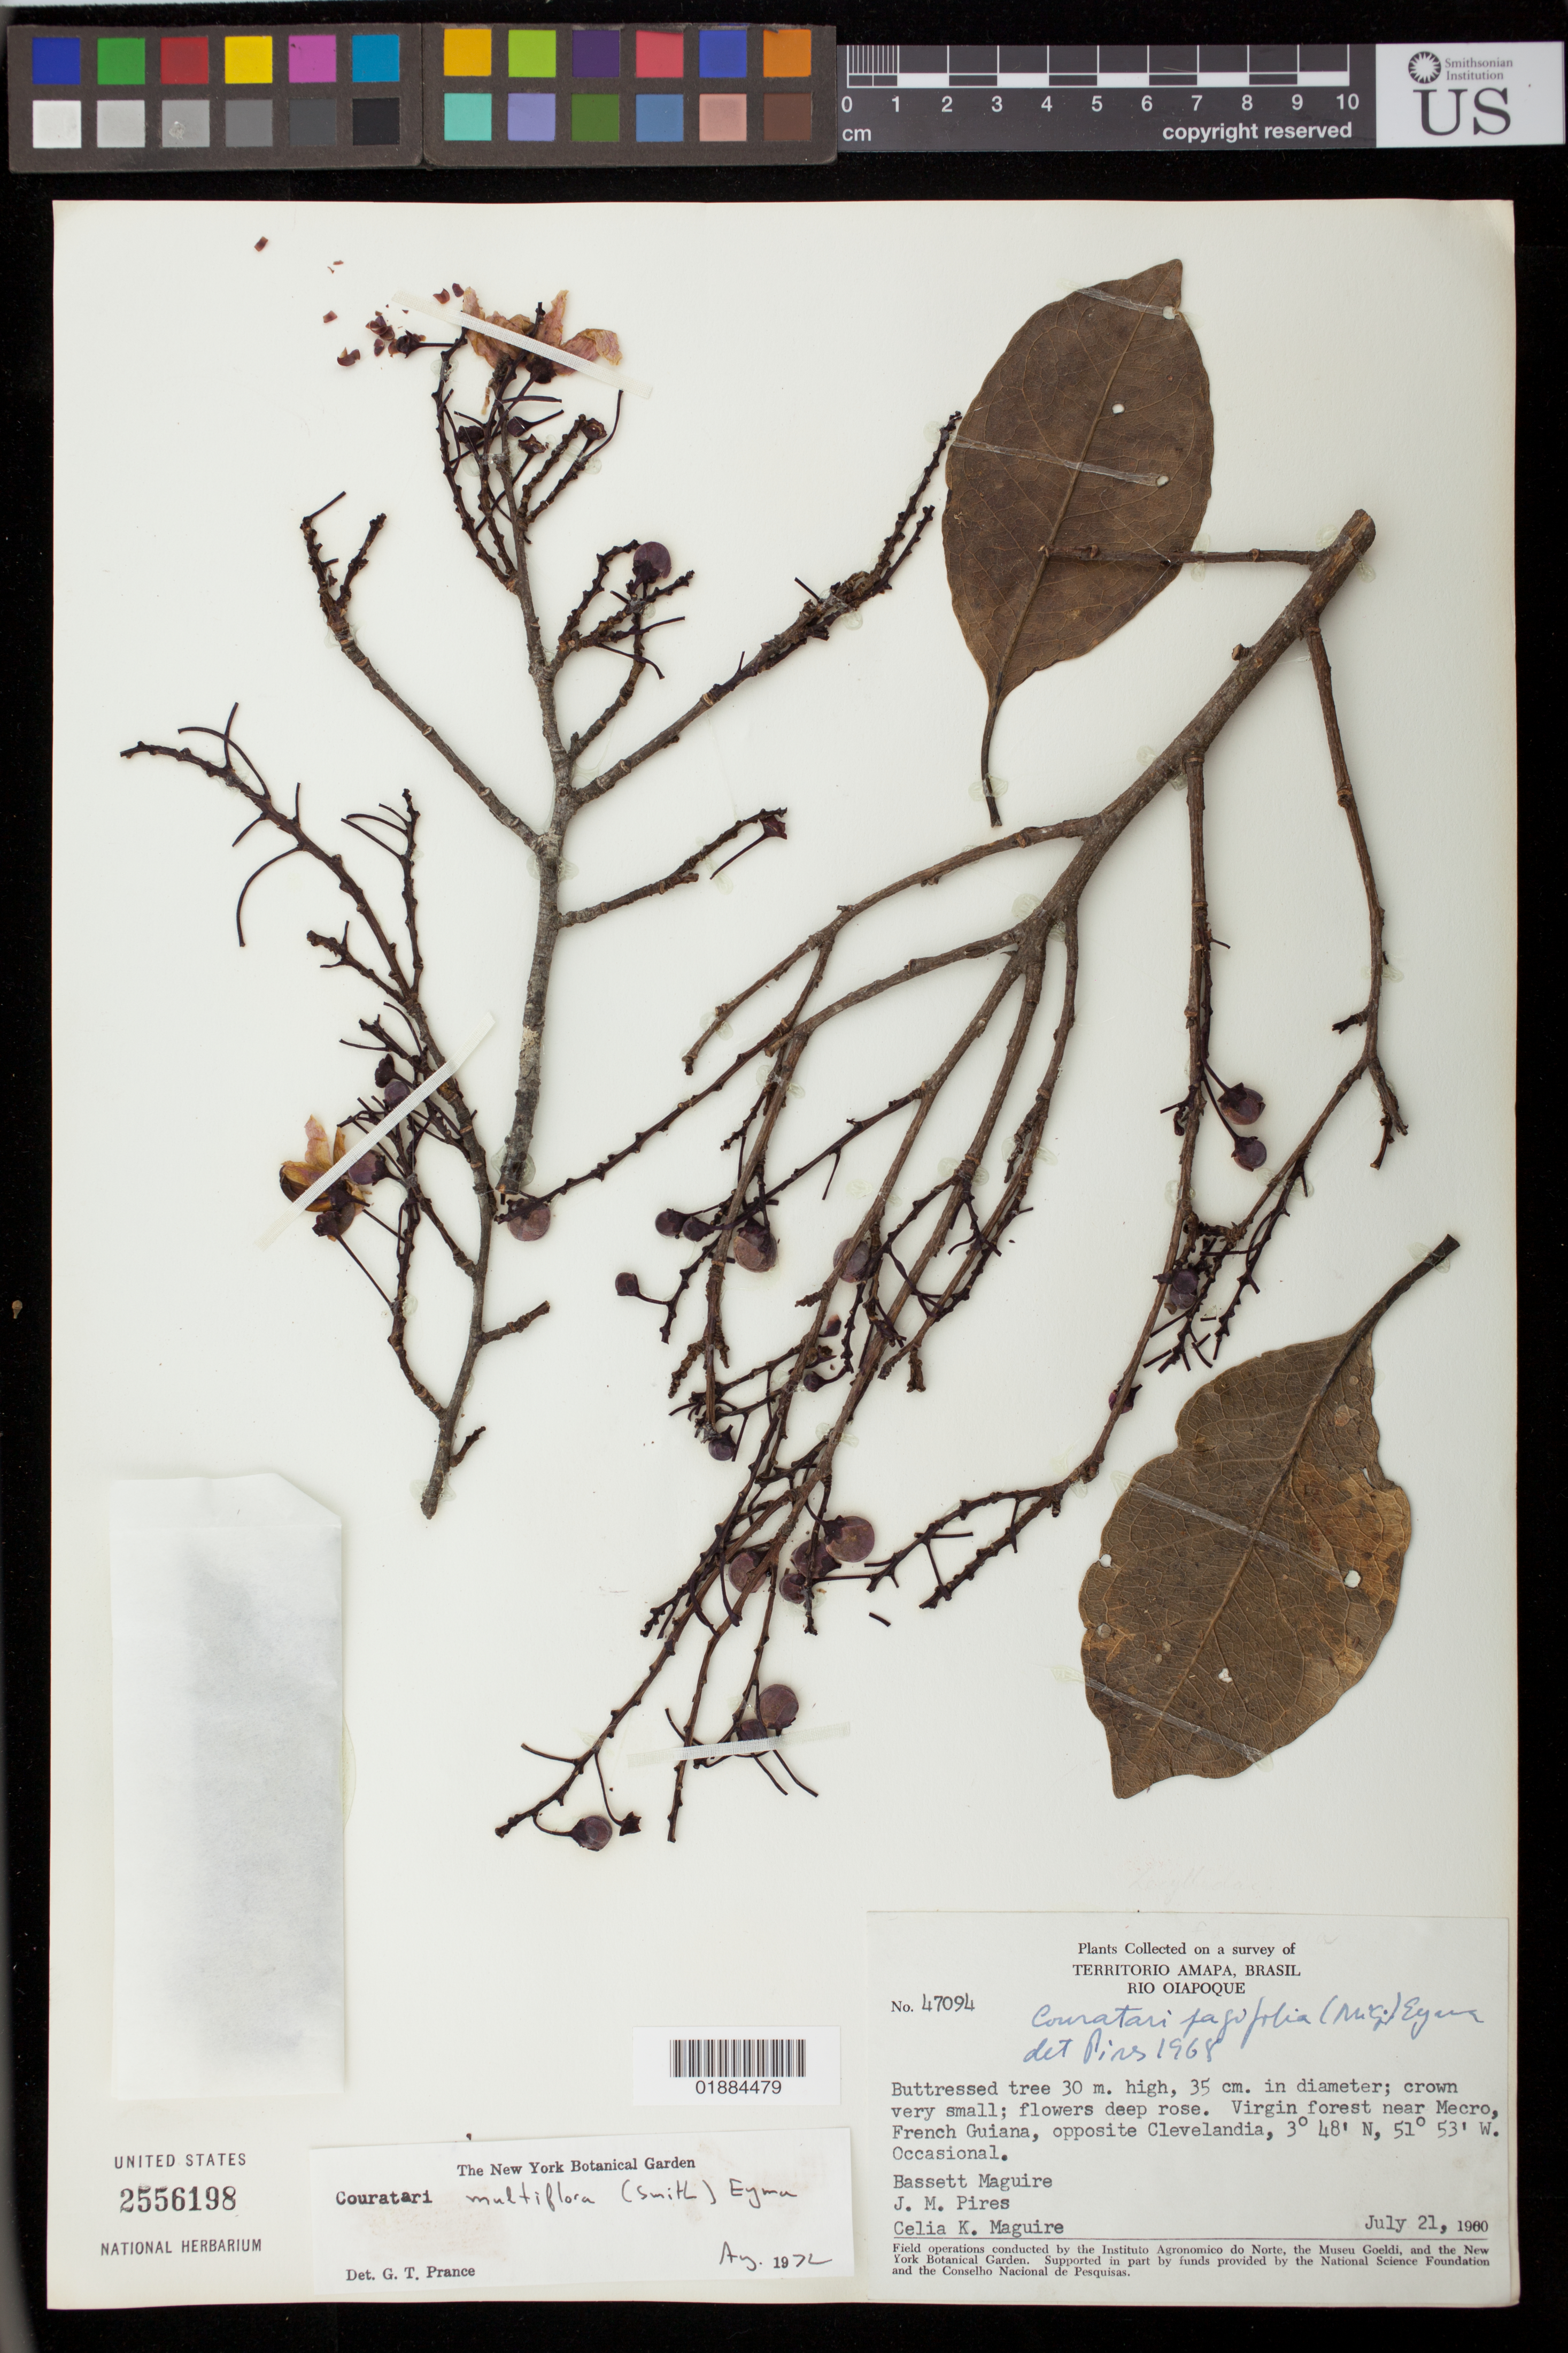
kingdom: Plantae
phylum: Tracheophyta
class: Magnoliopsida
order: Ericales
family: Lecythidaceae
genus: Couratari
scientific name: Couratari multiflora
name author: (Sm.) Eyma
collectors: B. Maguire, J. M. Pires & C. K. Maguire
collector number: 47094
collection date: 1960-07-21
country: French Guiana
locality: Virgin forest near Mecro, French Guiana, opposite Clevelandia.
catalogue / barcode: US 2556198